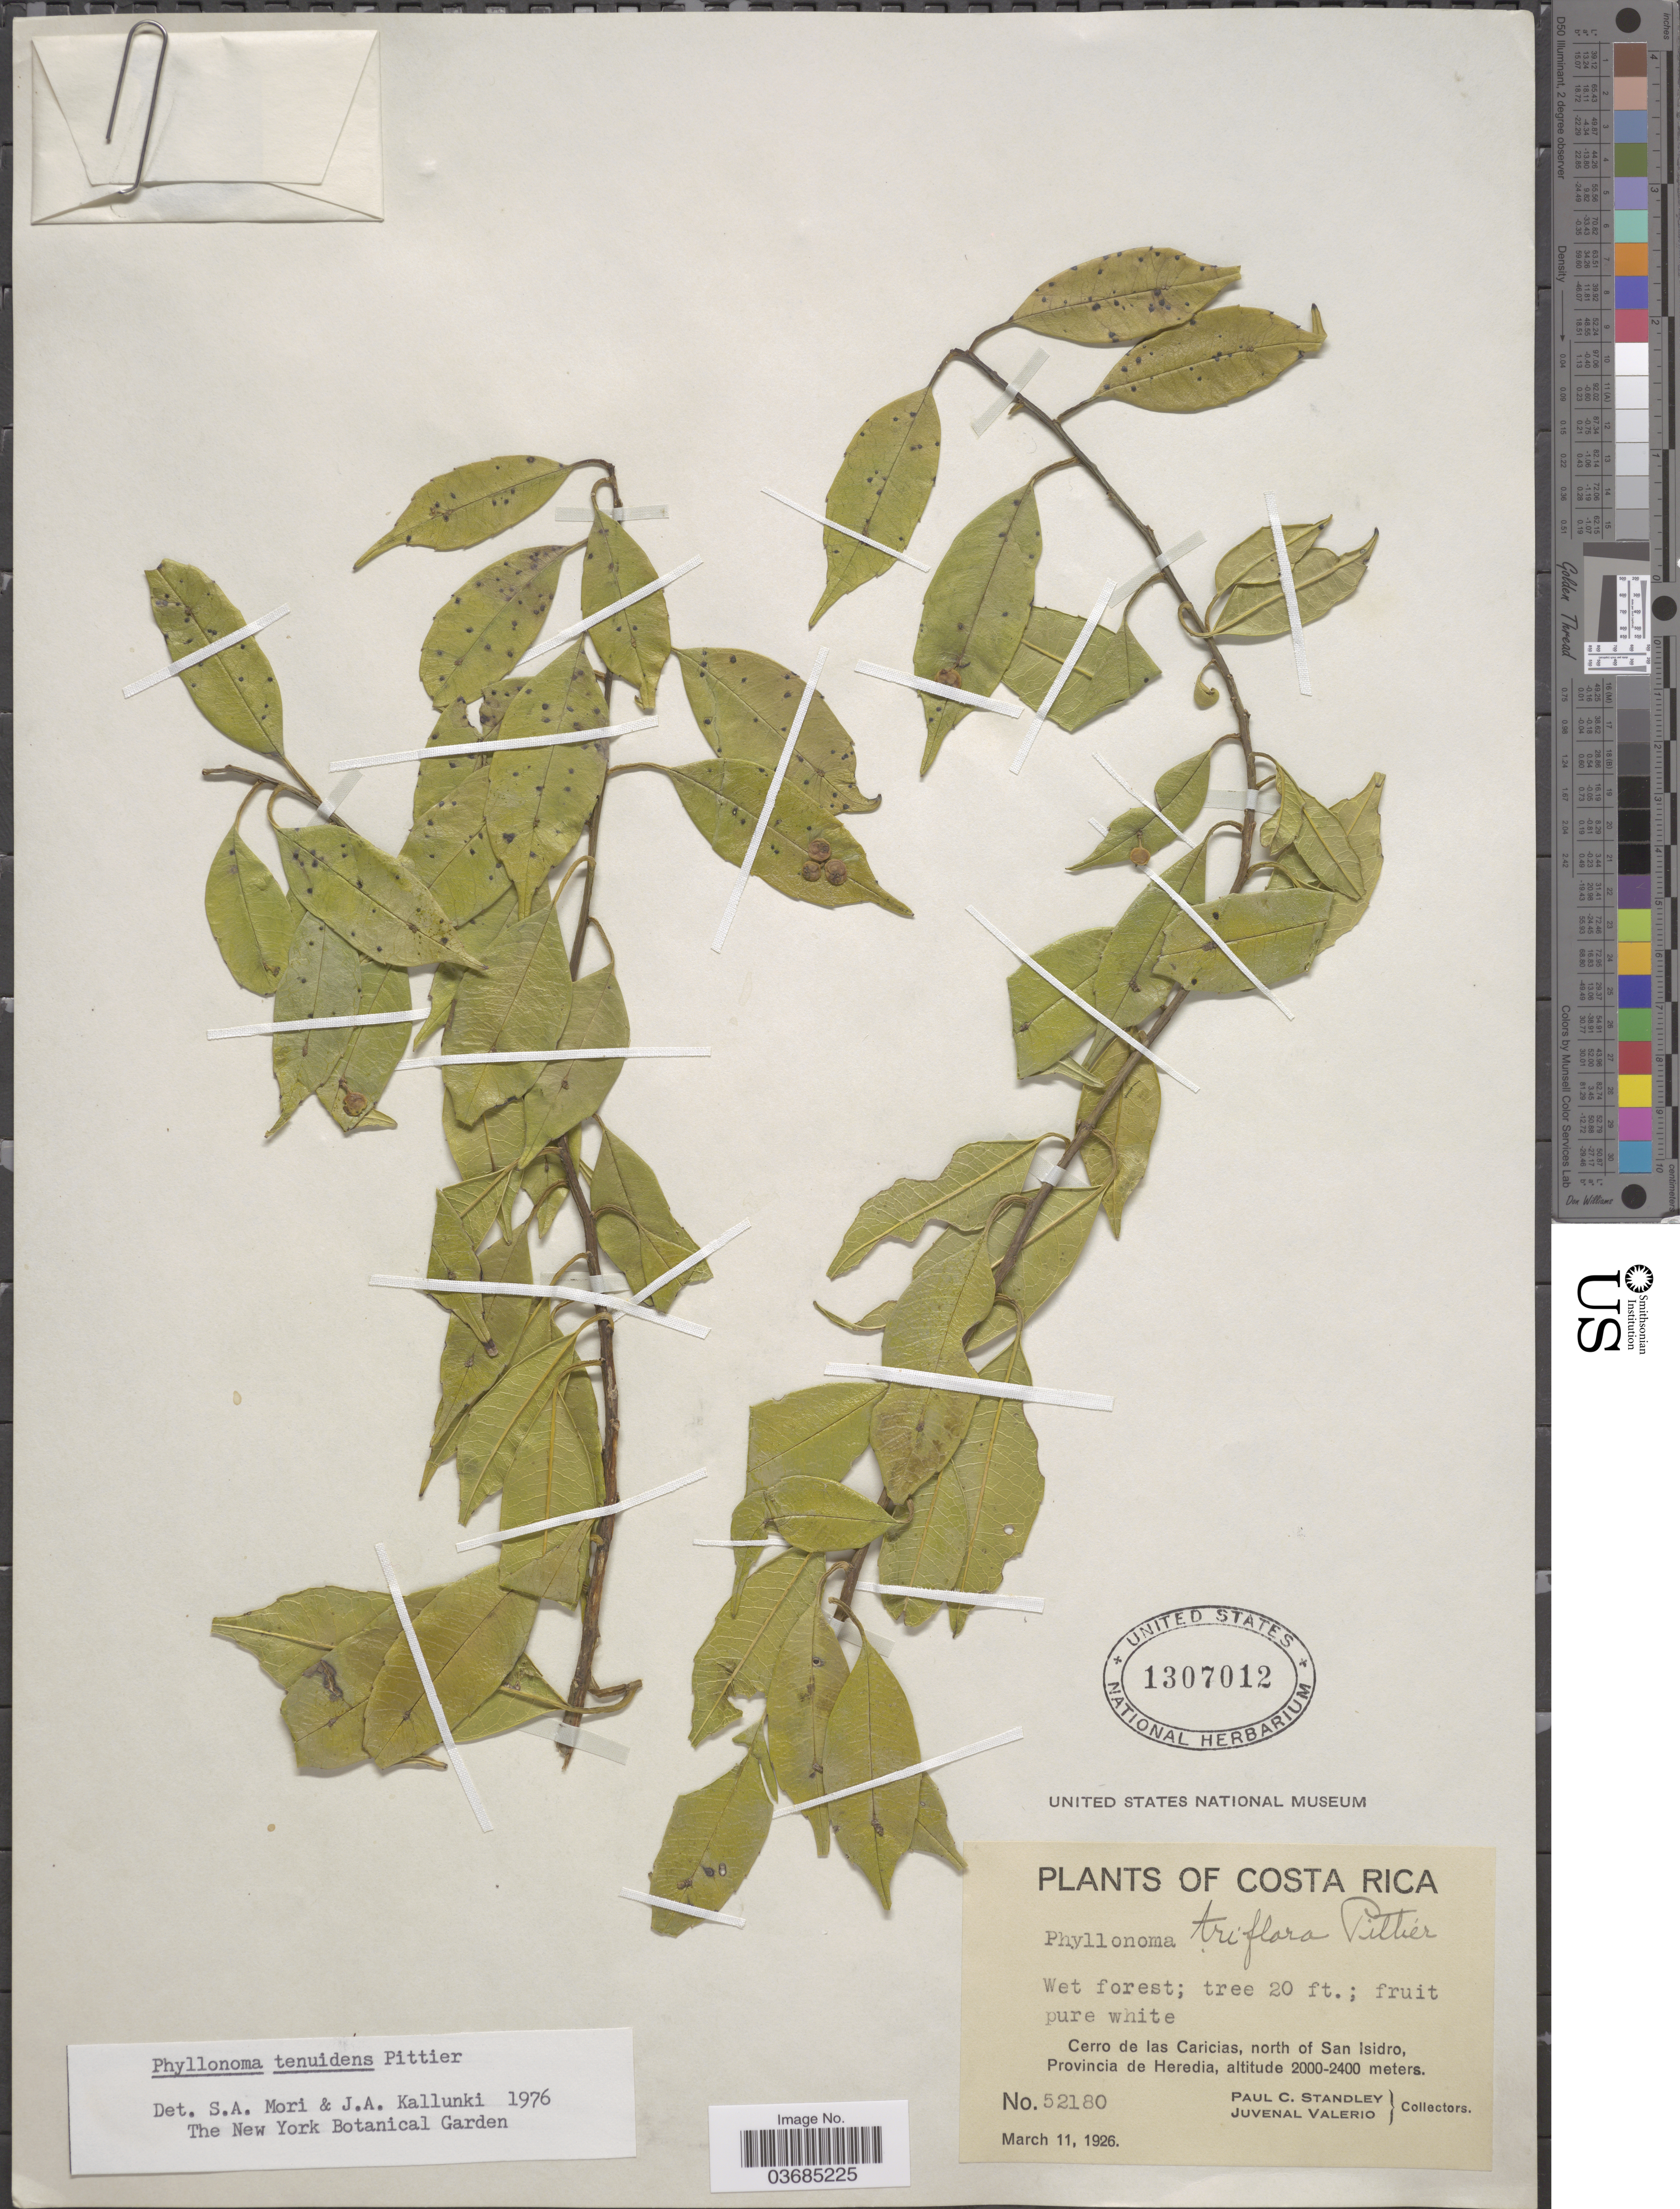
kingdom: Plantae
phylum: Tracheophyta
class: Magnoliopsida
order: Aquifoliales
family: Phyllonomaceae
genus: Phyllonoma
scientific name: Phyllonoma tenuidens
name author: Pittier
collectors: P. C. Standley & J. Valerio R.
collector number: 52180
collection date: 1926-03-11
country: Costa Rica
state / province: Heredia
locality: Wet forest; Cerro de las Caricias, north of San Isidro.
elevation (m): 2000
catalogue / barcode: US 1307012